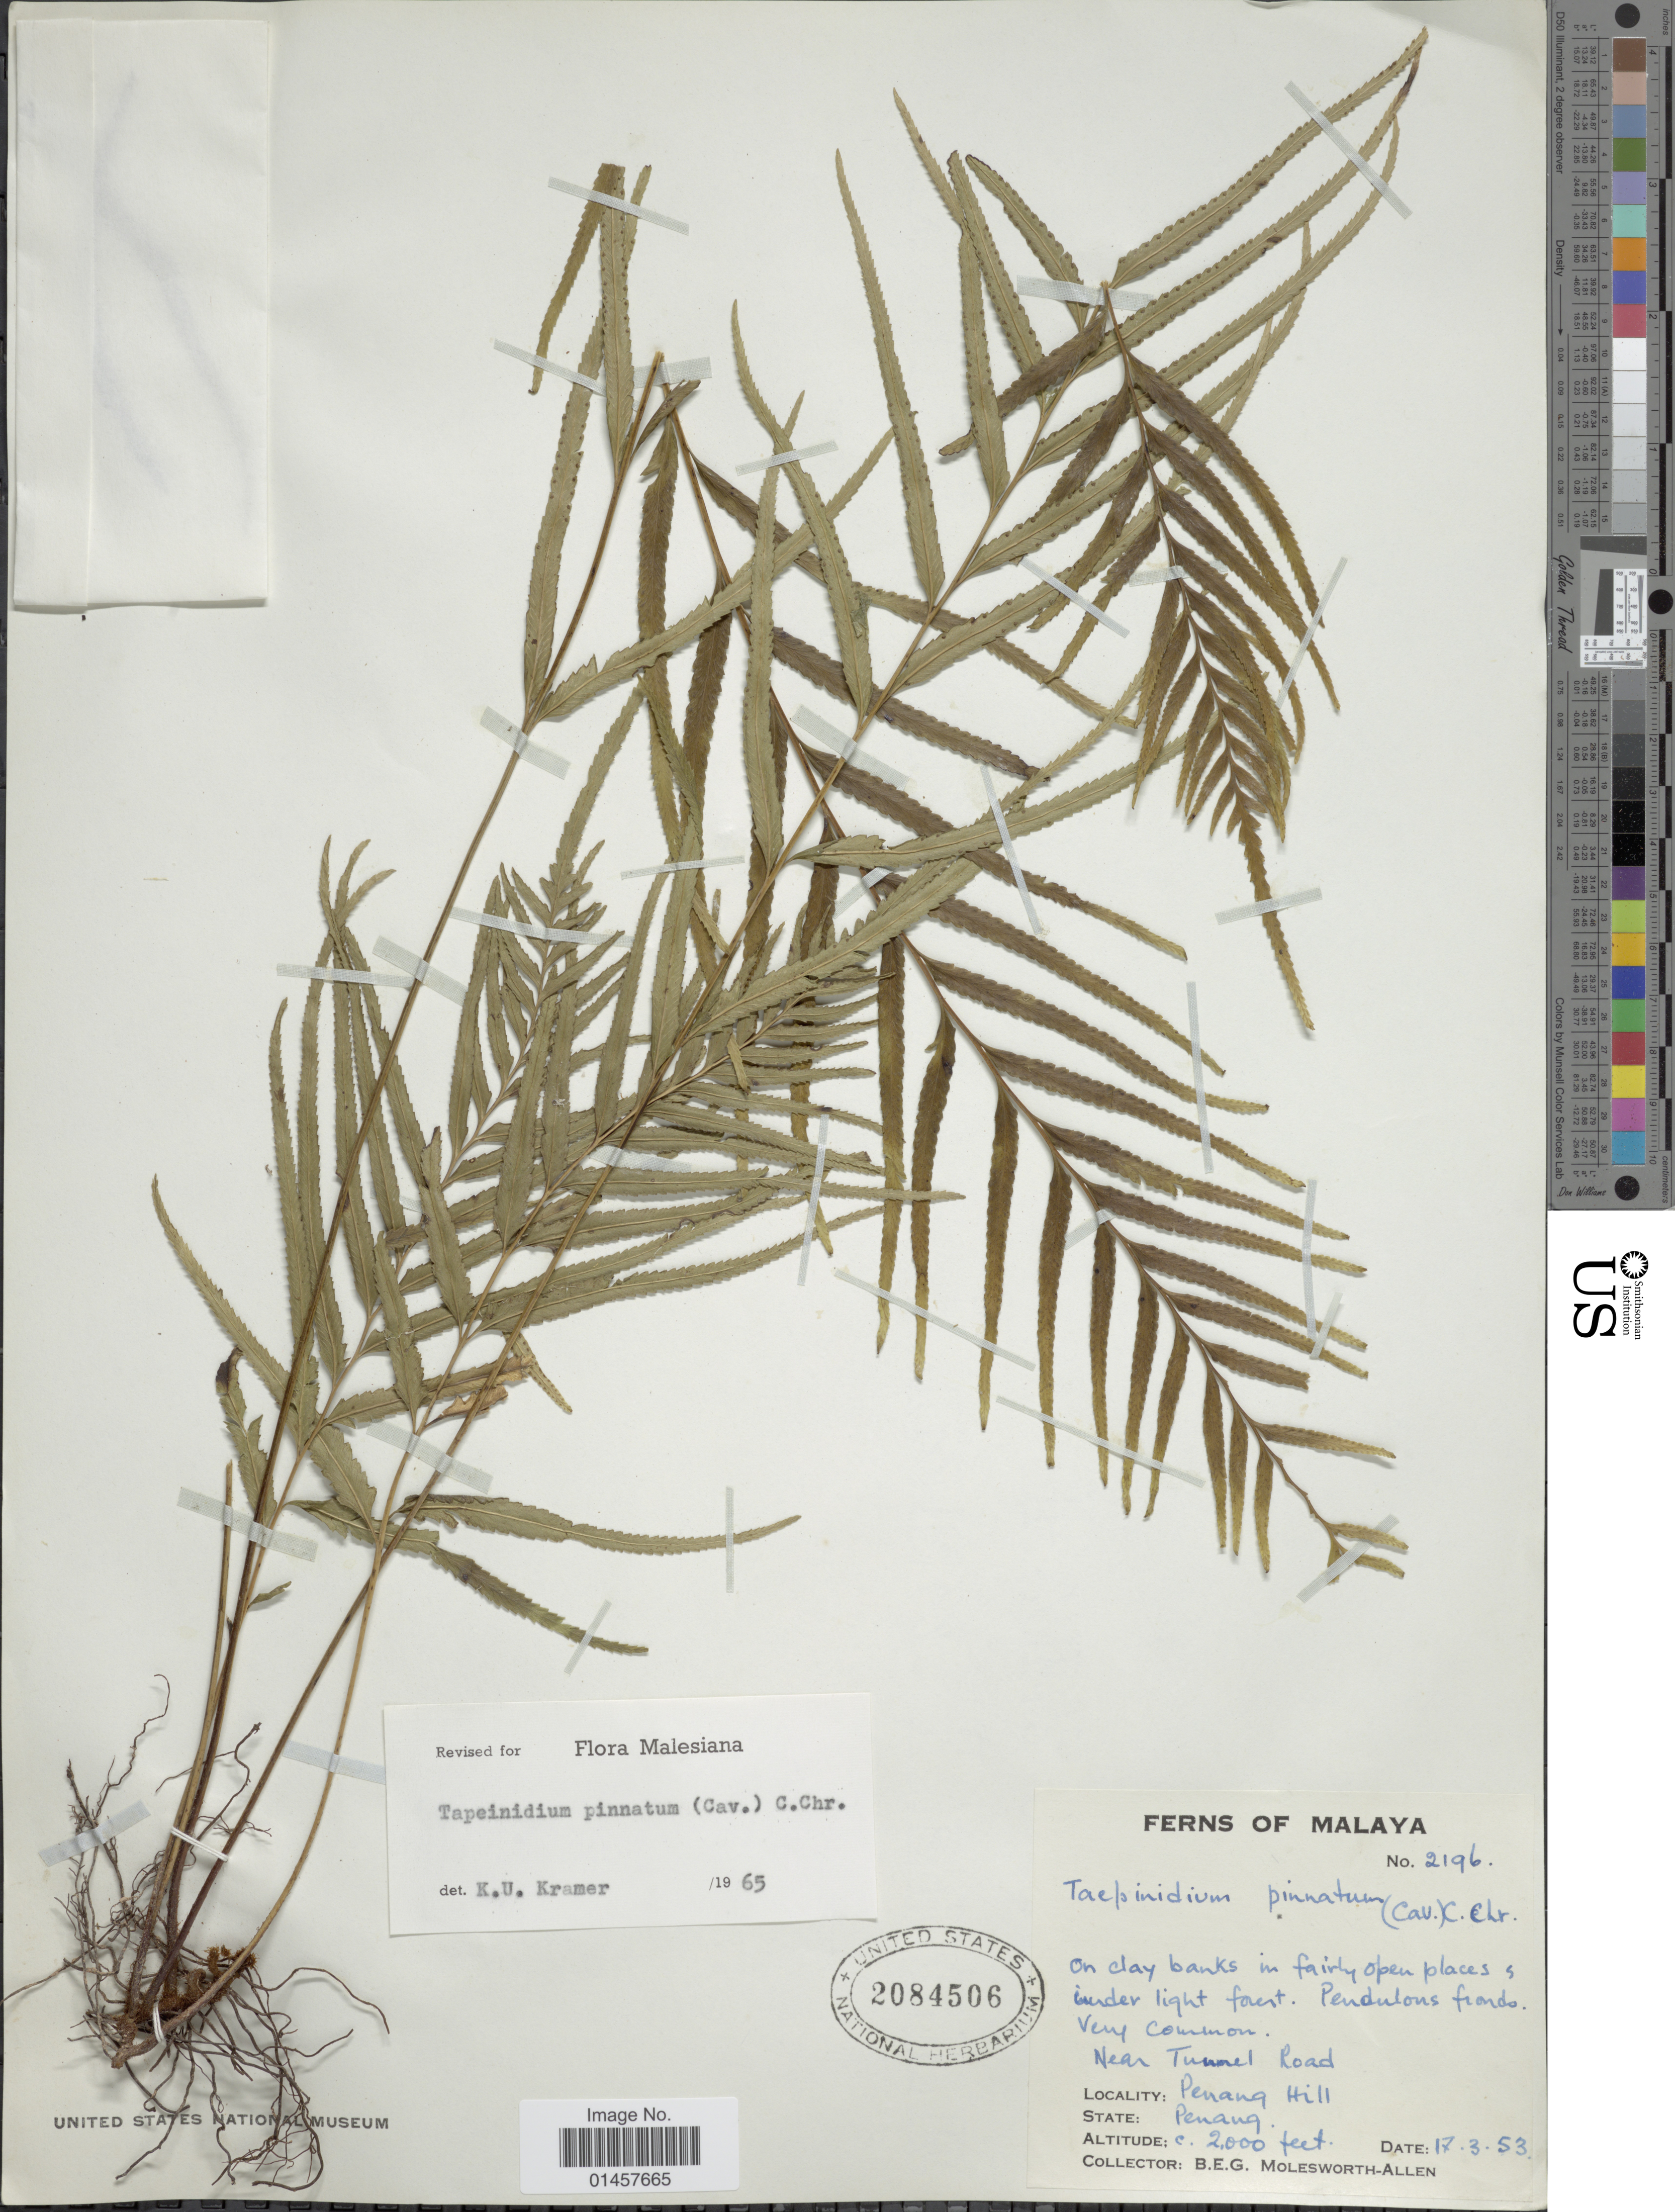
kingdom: Plantae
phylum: Tracheophyta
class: Polypodiopsida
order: Polypodiales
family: Lindsaeaceae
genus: Tapeinidium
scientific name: Tapeinidium pinnatum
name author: (Cav.) C. Chr.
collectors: B. E. G. Molesworth-Allen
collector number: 2196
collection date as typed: Transcribed d/m/y: 17/3/53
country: Malaysia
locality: Near Tunnel Road, Penang Hill, State Penang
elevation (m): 610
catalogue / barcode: US 2084506